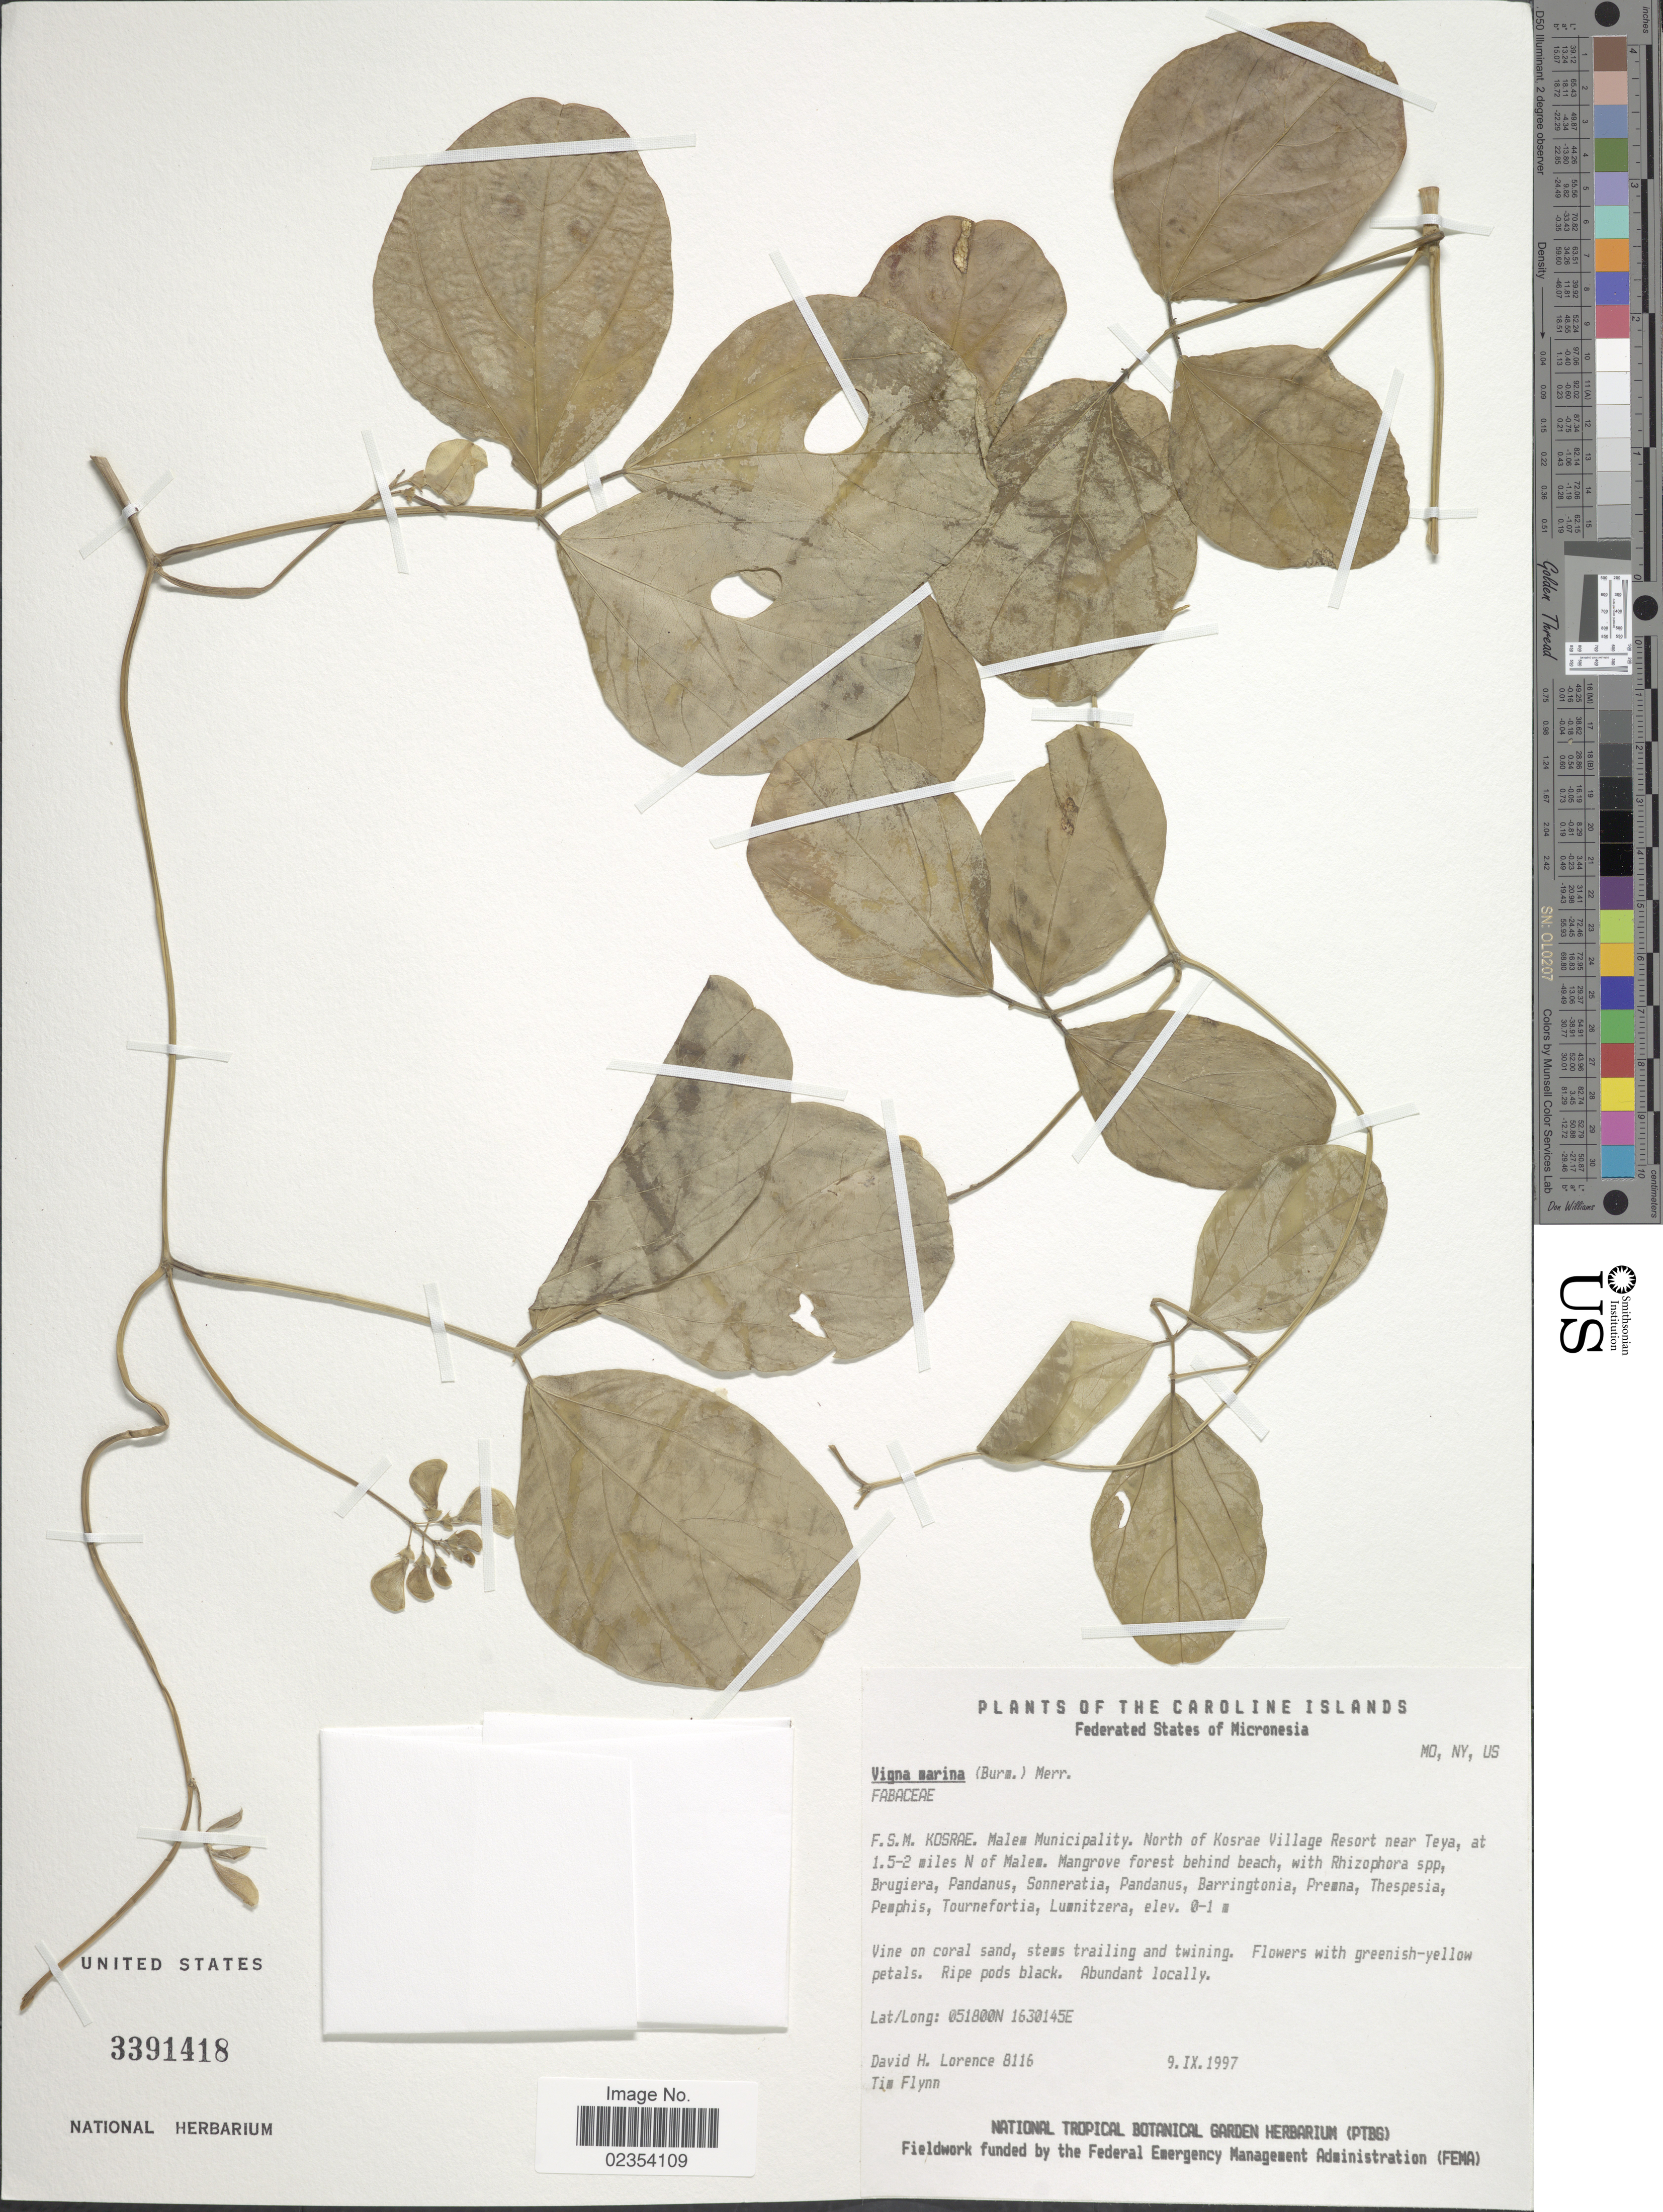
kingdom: Plantae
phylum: Tracheophyta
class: Magnoliopsida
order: Fabales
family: Fabaceae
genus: Vigna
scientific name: Vigna marina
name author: (Burm.) Merr.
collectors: D. Lorence & T. Flynn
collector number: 8116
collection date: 1997-09-09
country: Micronesia, Federated States of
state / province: Kosrae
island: Kosrae [Kusaie]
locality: F.S.M. Kosrae. Malem Municipality, North of Kosrae Village Resort near Teya, at 1.5-2 miles N of Malem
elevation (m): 0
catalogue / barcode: US 3391418